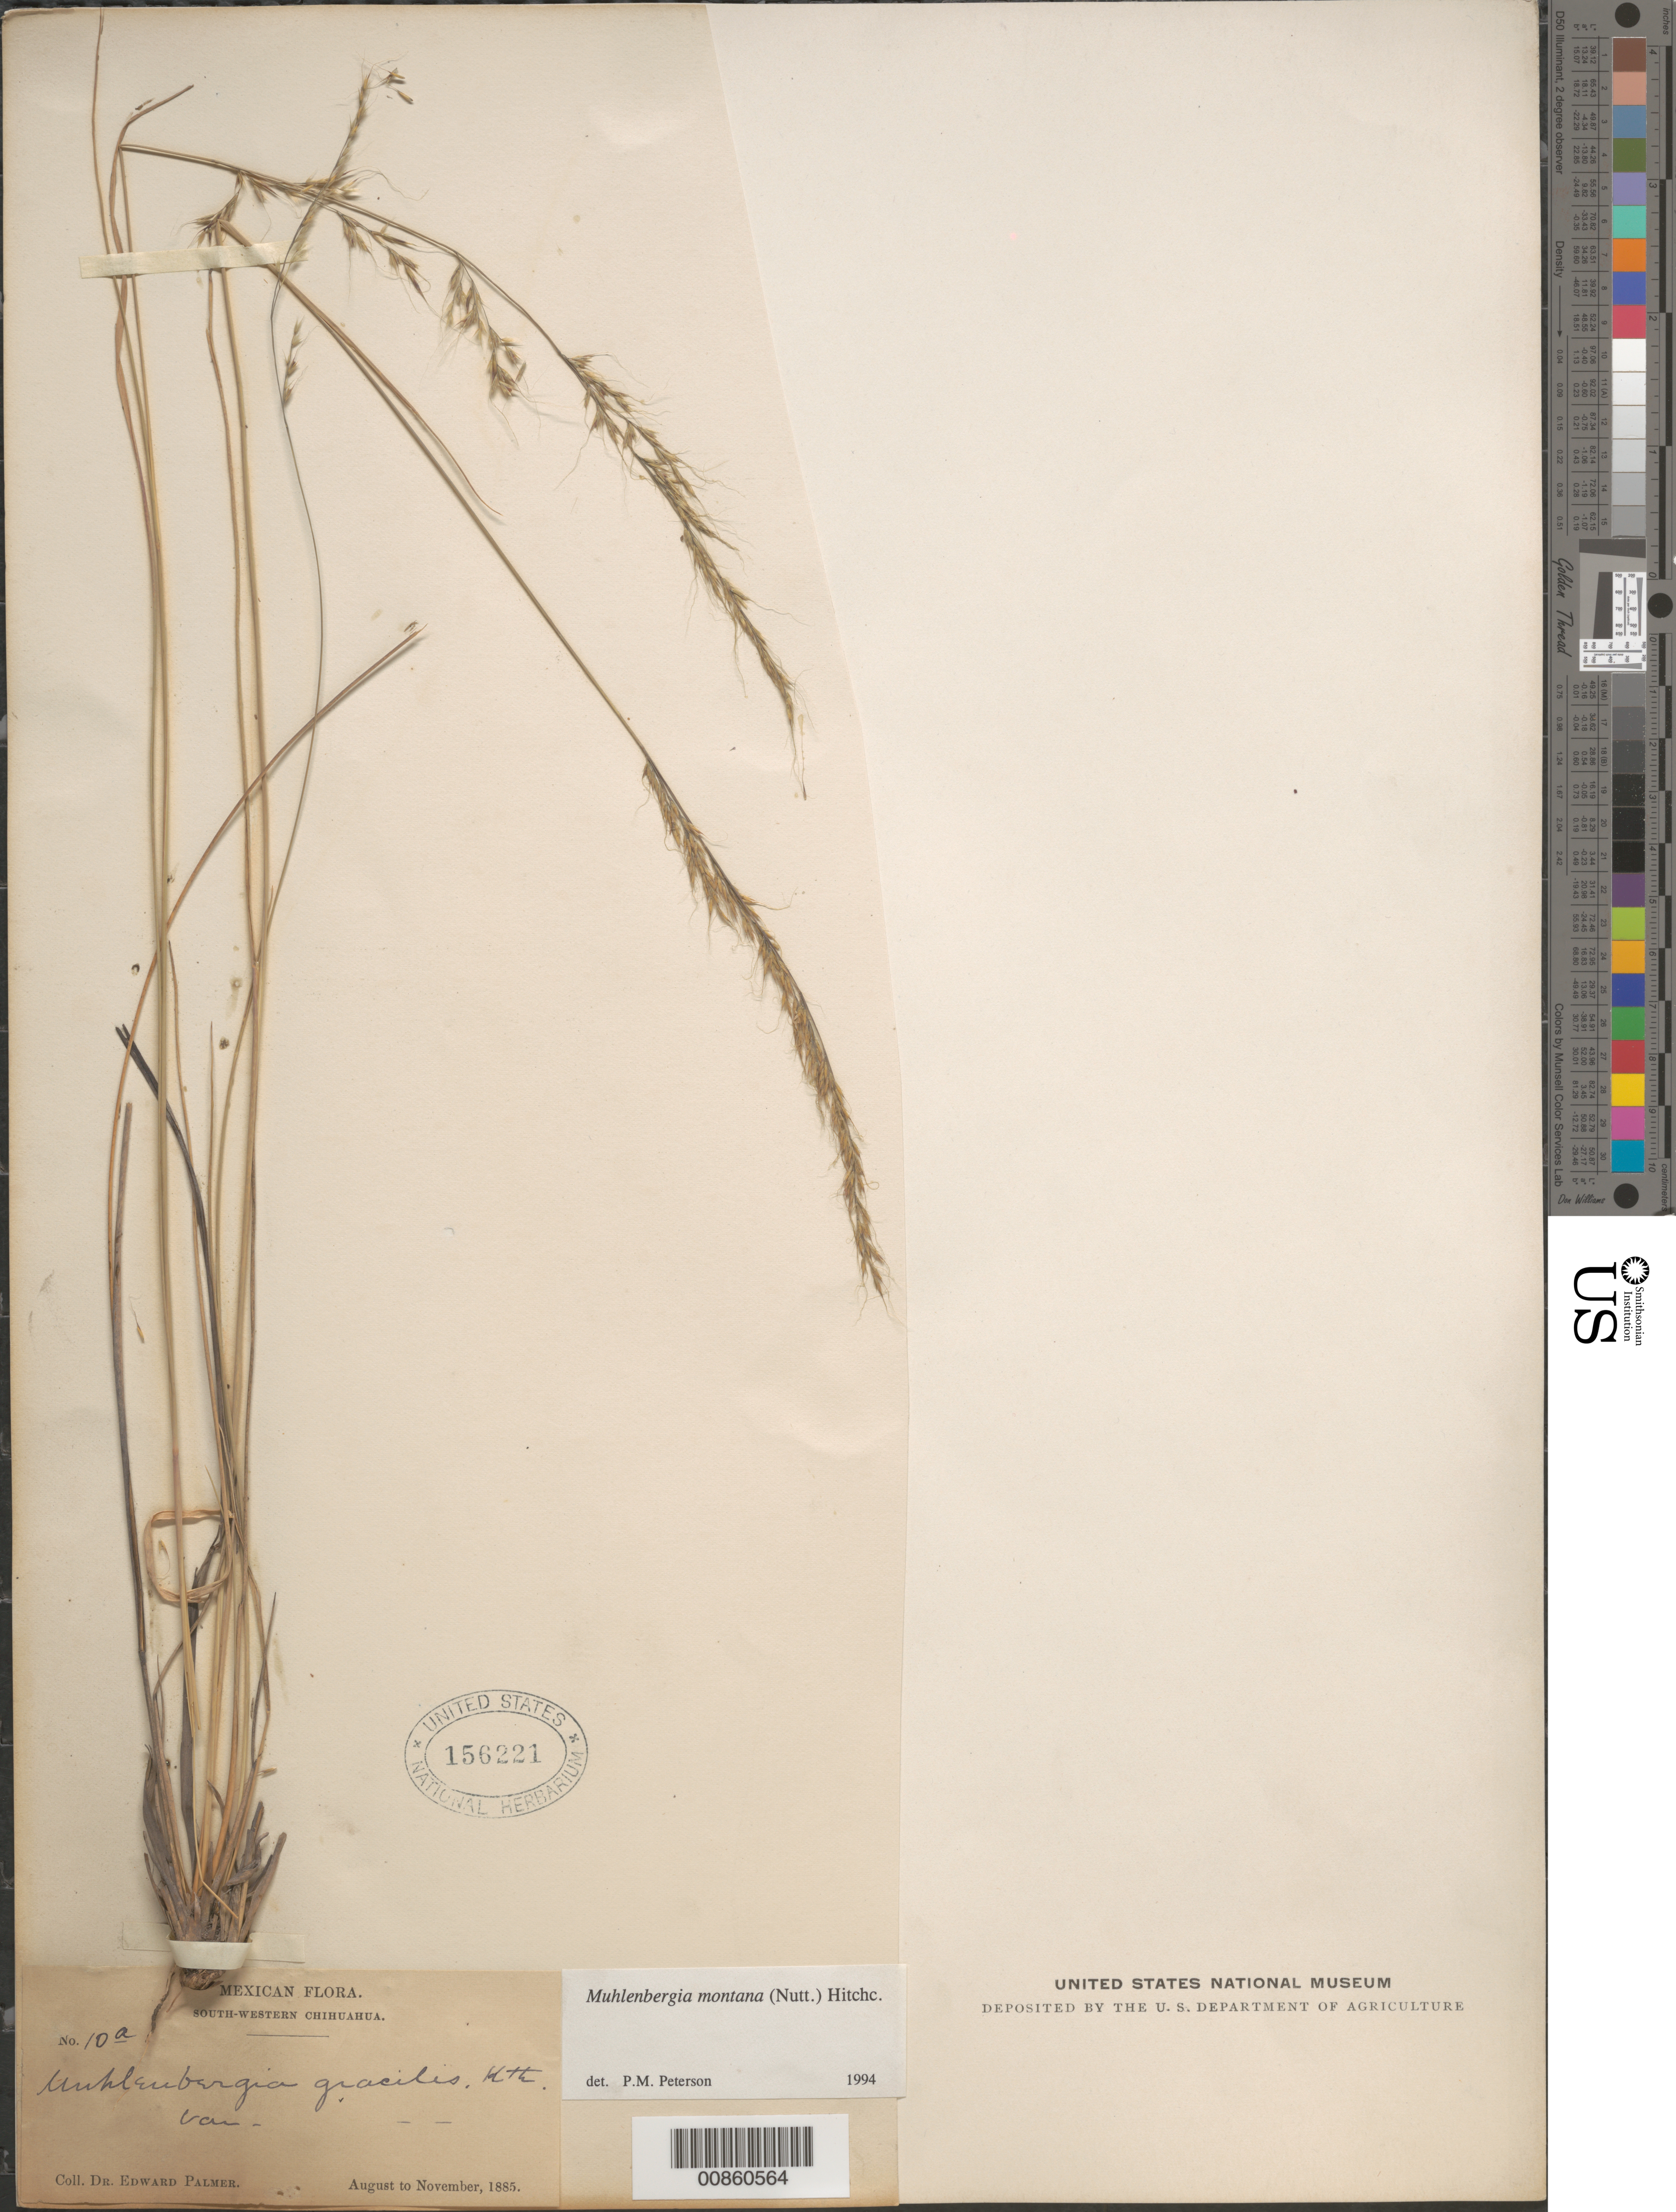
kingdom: Plantae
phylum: Tracheophyta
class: Liliopsida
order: Poales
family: Poaceae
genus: Muhlenbergia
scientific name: Muhlenbergia montana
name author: (Nutt.) Hitchc.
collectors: E. Palmer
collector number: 10a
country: Mexico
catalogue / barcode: US 156221